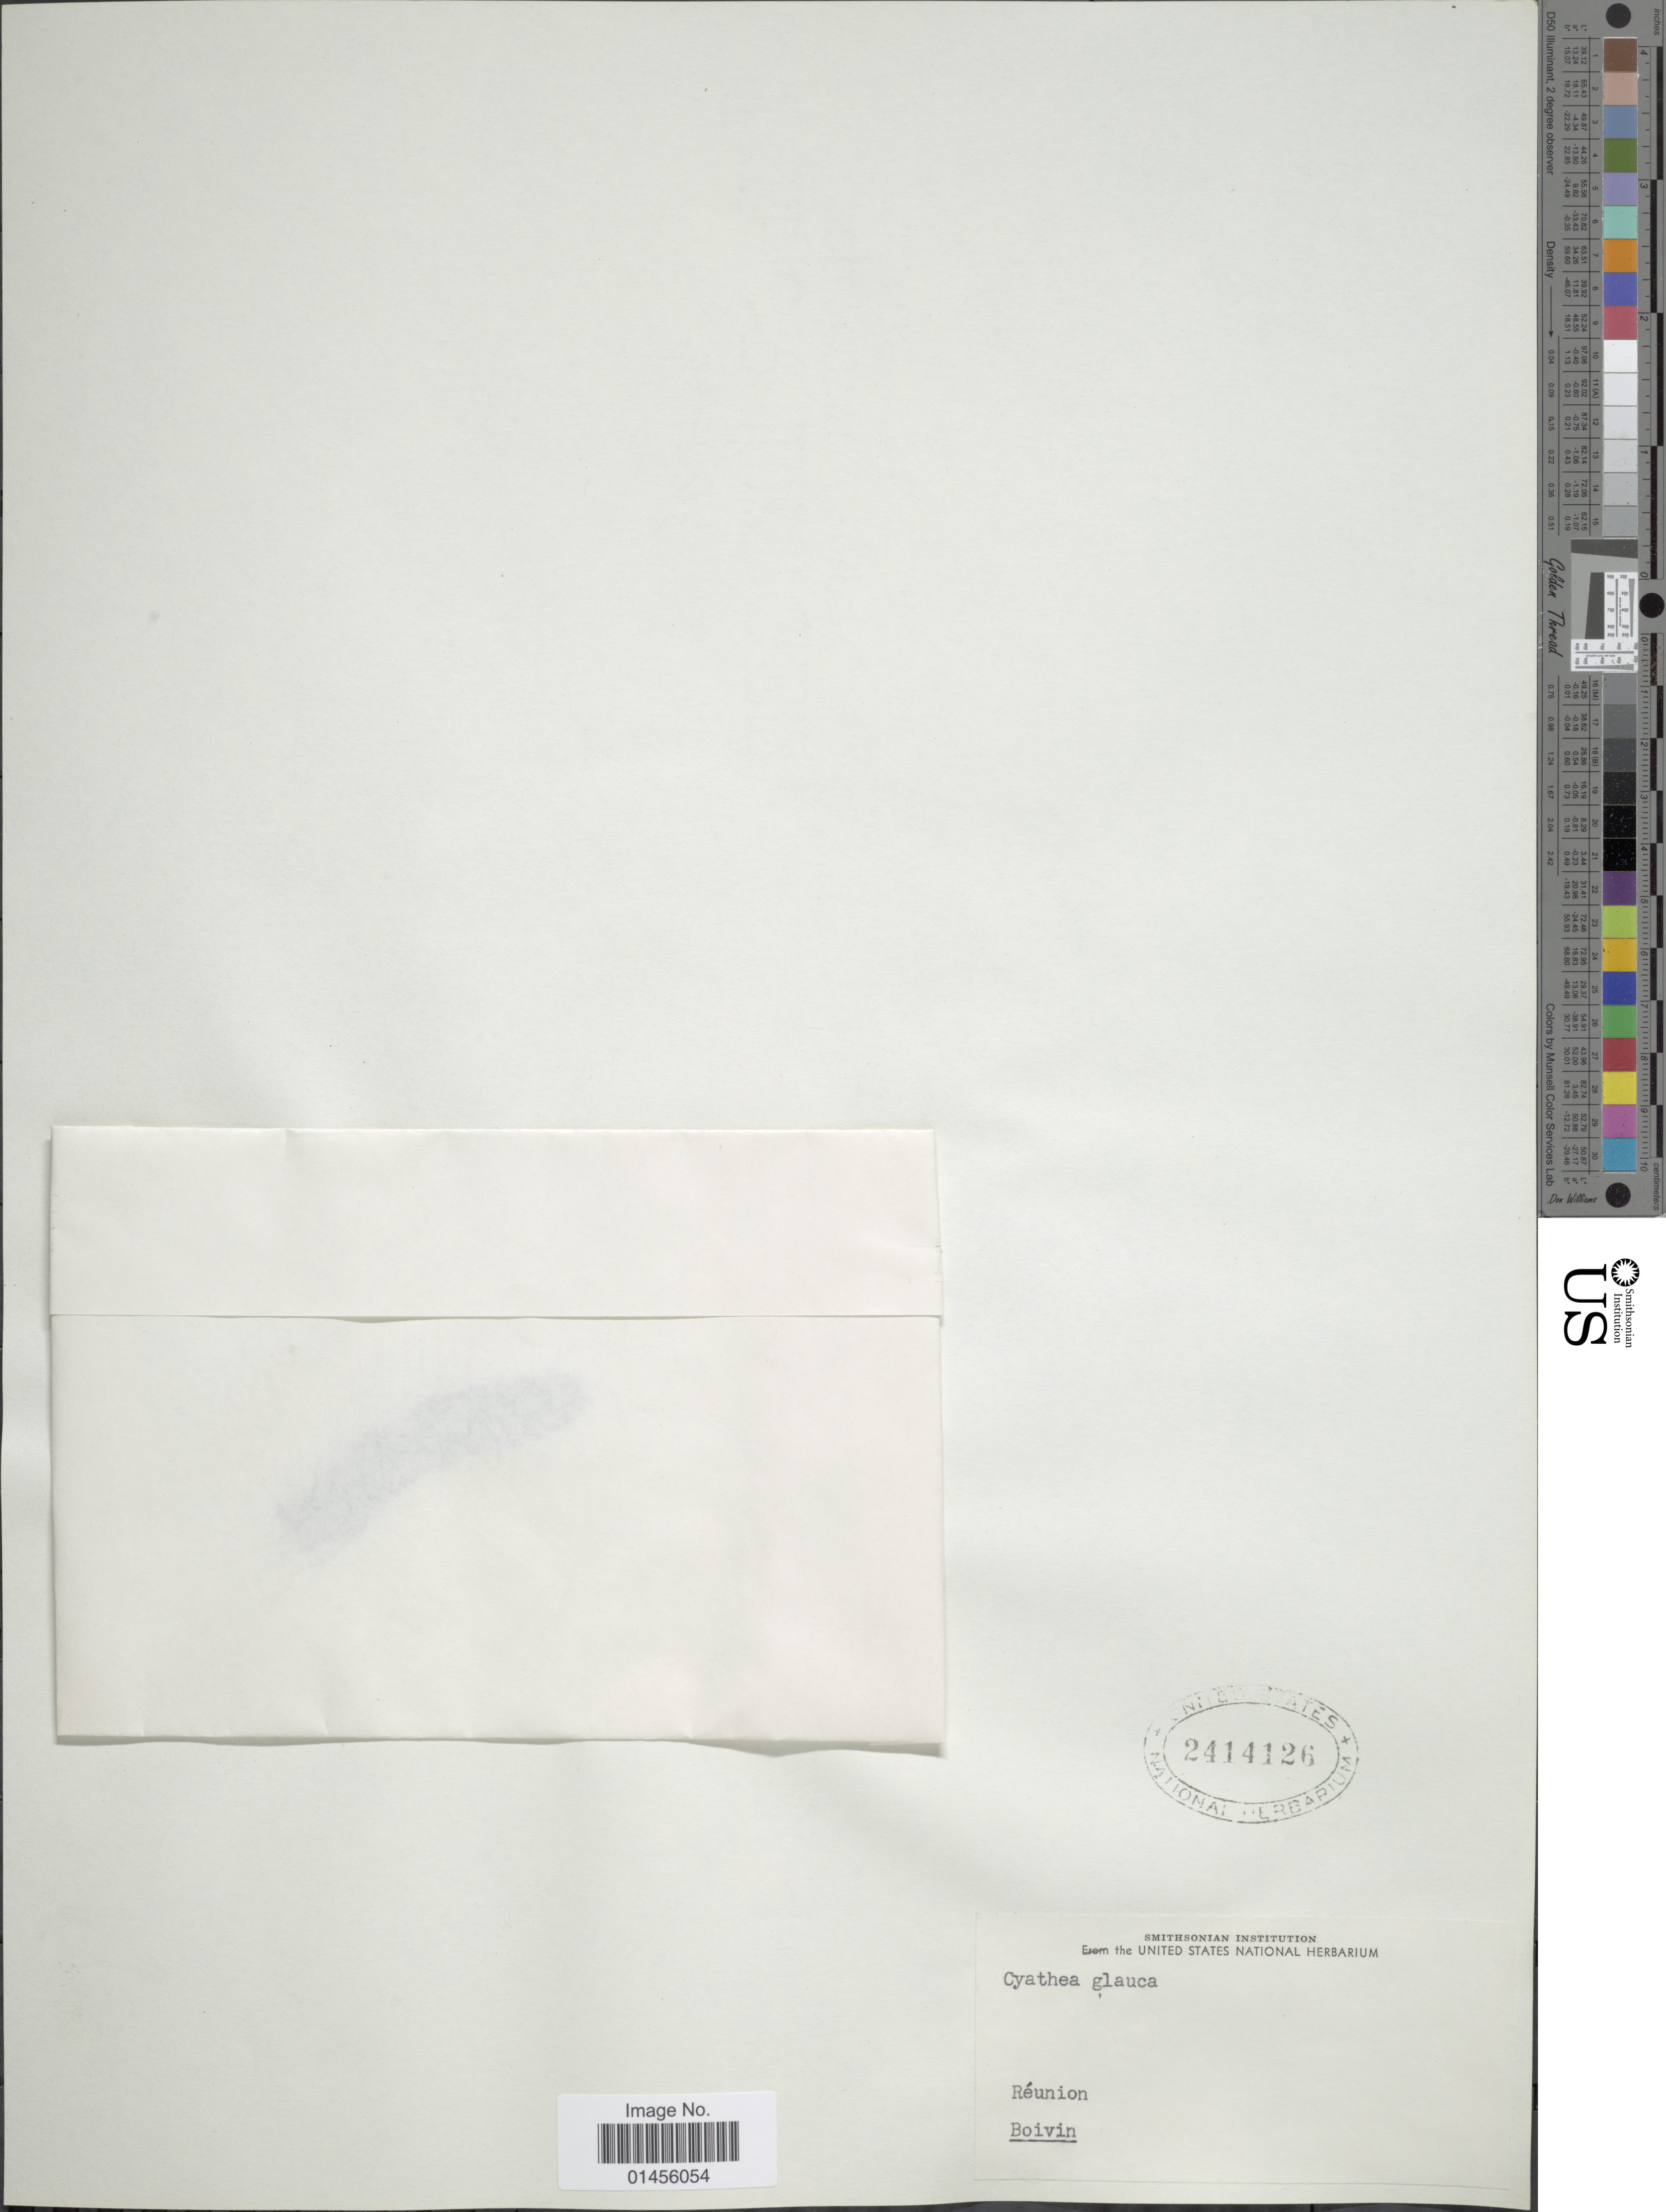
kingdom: Plantae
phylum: Tracheophyta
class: Polypodiopsida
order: Cyatheales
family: Cyatheaceae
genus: Alsophila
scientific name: Alsophila glaucifolia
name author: R.M. Tryon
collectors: -- Boivin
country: Reunion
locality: Reunion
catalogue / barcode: US 2414126